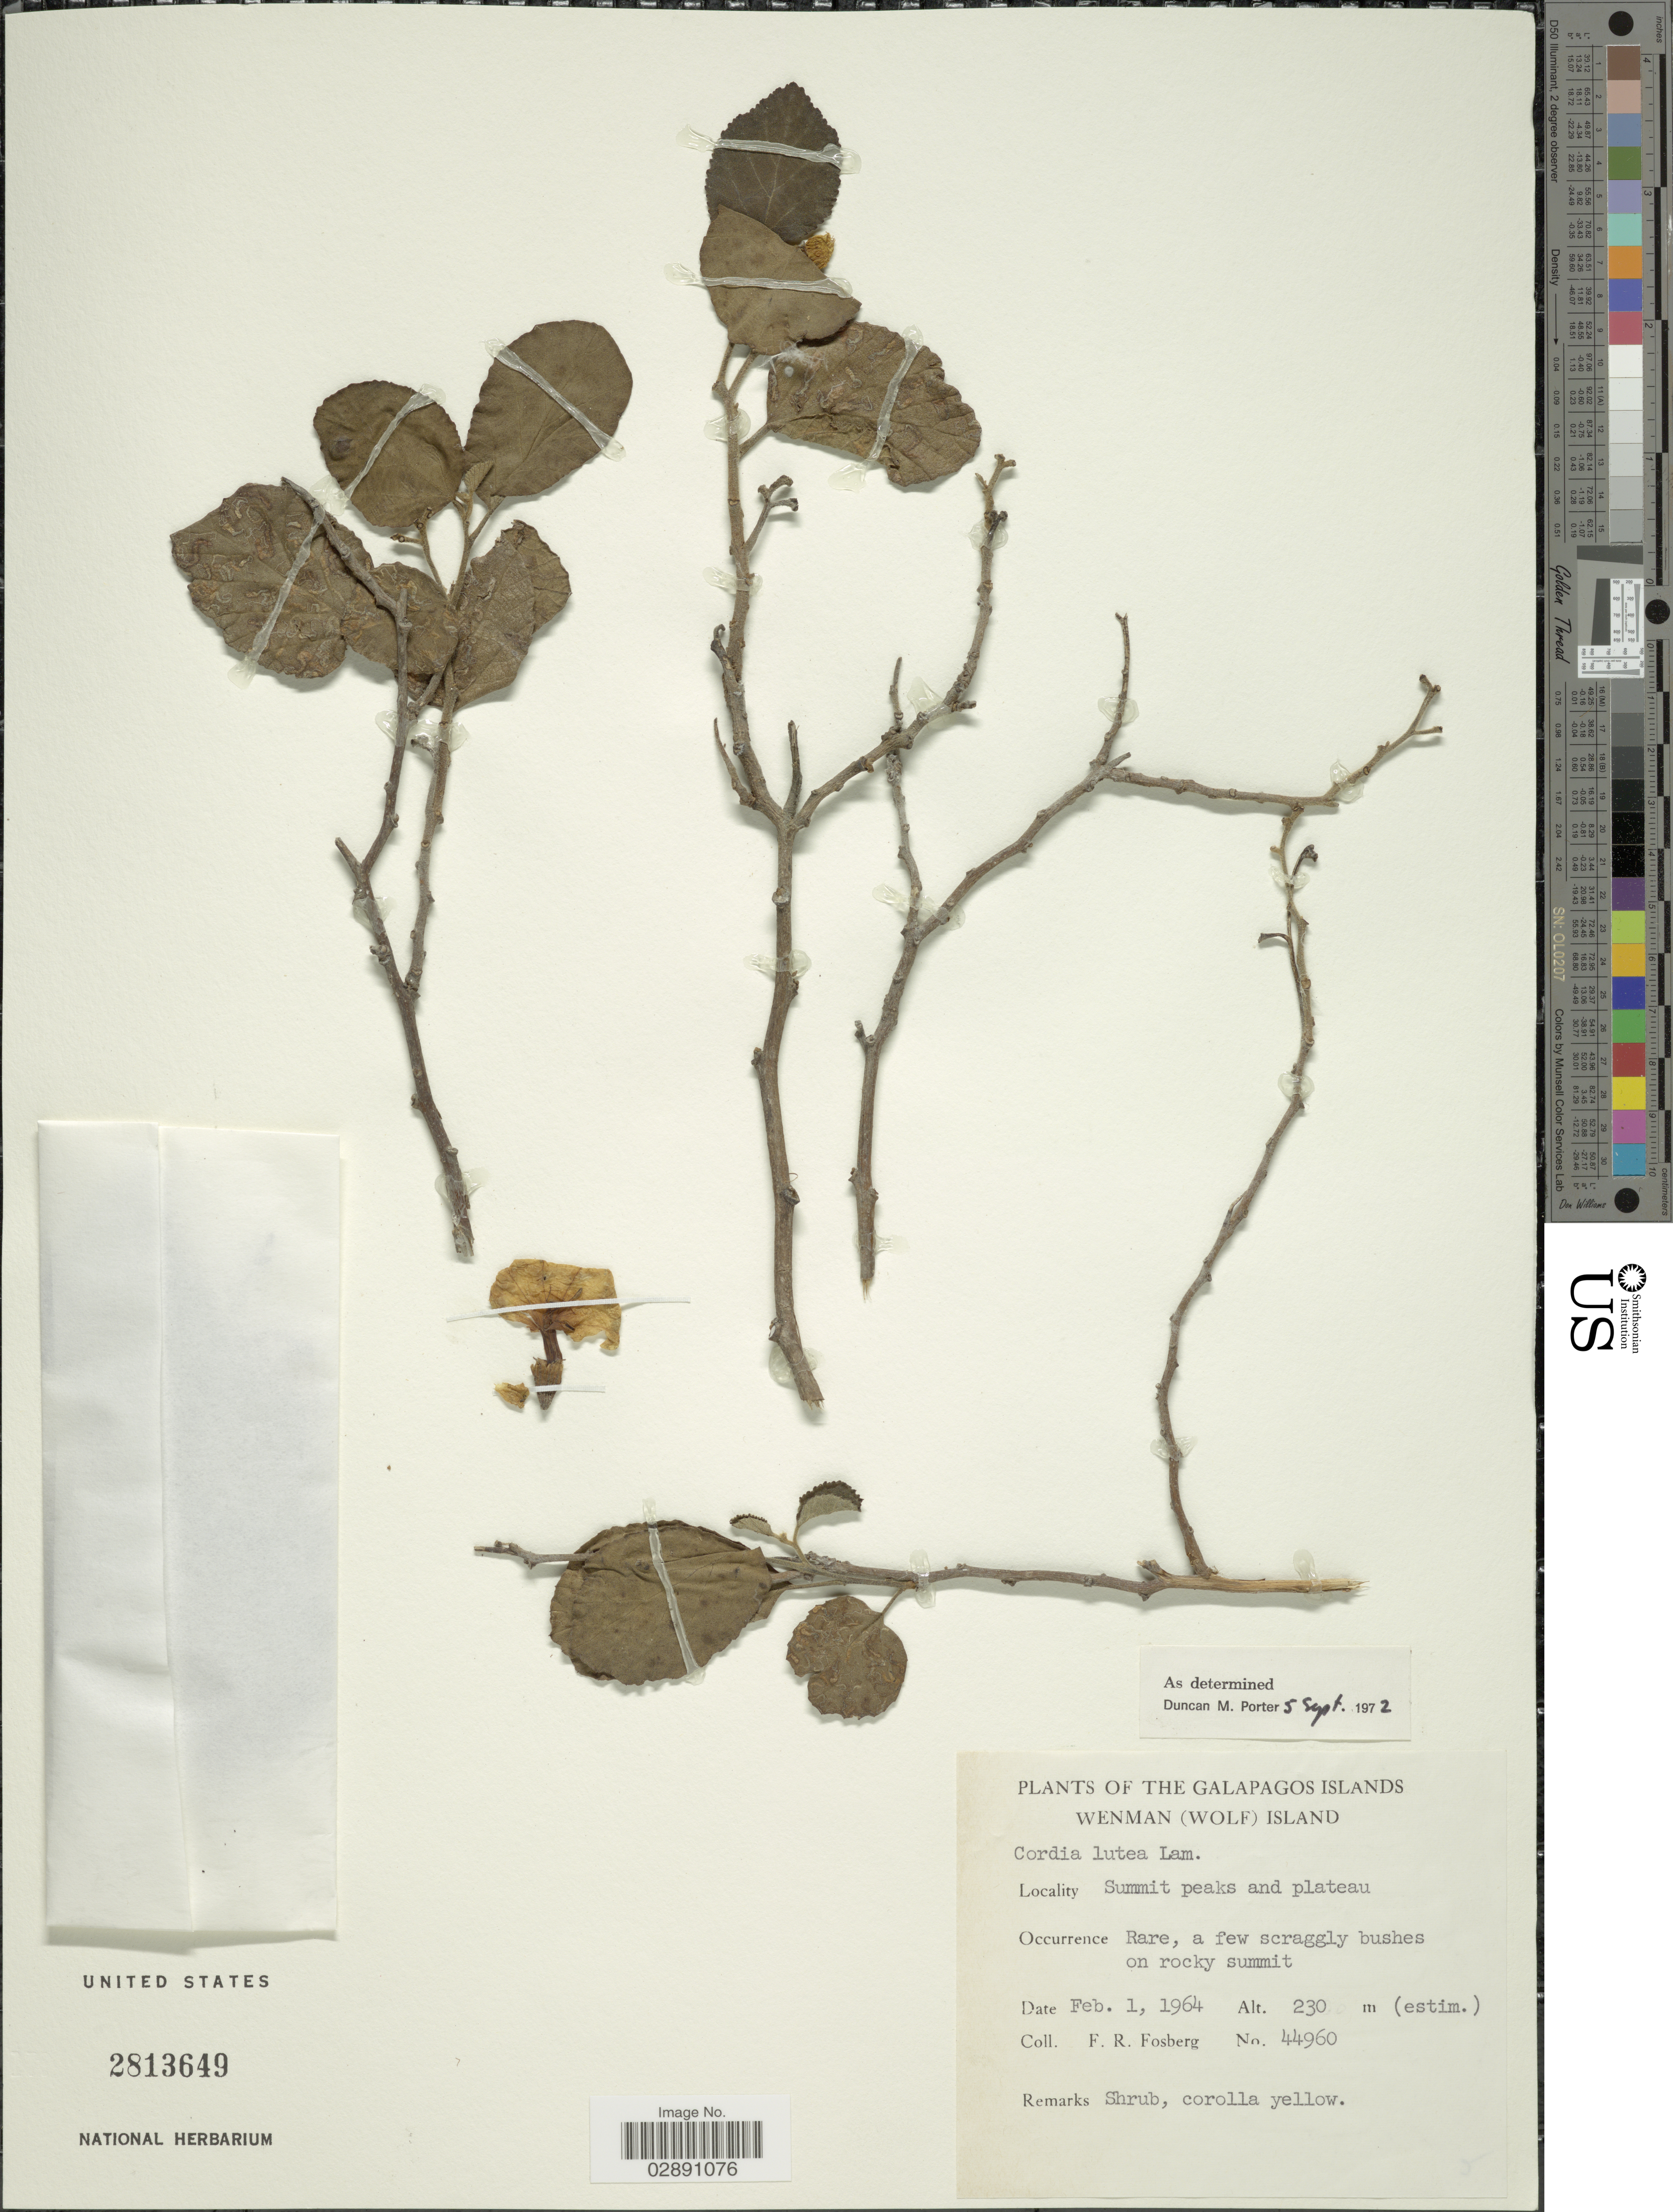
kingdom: Plantae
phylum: Tracheophyta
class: Magnoliopsida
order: Boraginales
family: Cordiaceae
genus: Cordia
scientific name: Cordia lutea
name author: Lam.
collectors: F. R. Fosberg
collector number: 44960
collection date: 1964-02-01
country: Ecuador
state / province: Colón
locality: The Galapagos Islands. Wenman (Wolf) Island. Summit peaks and plateau.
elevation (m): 230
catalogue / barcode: US 2813649